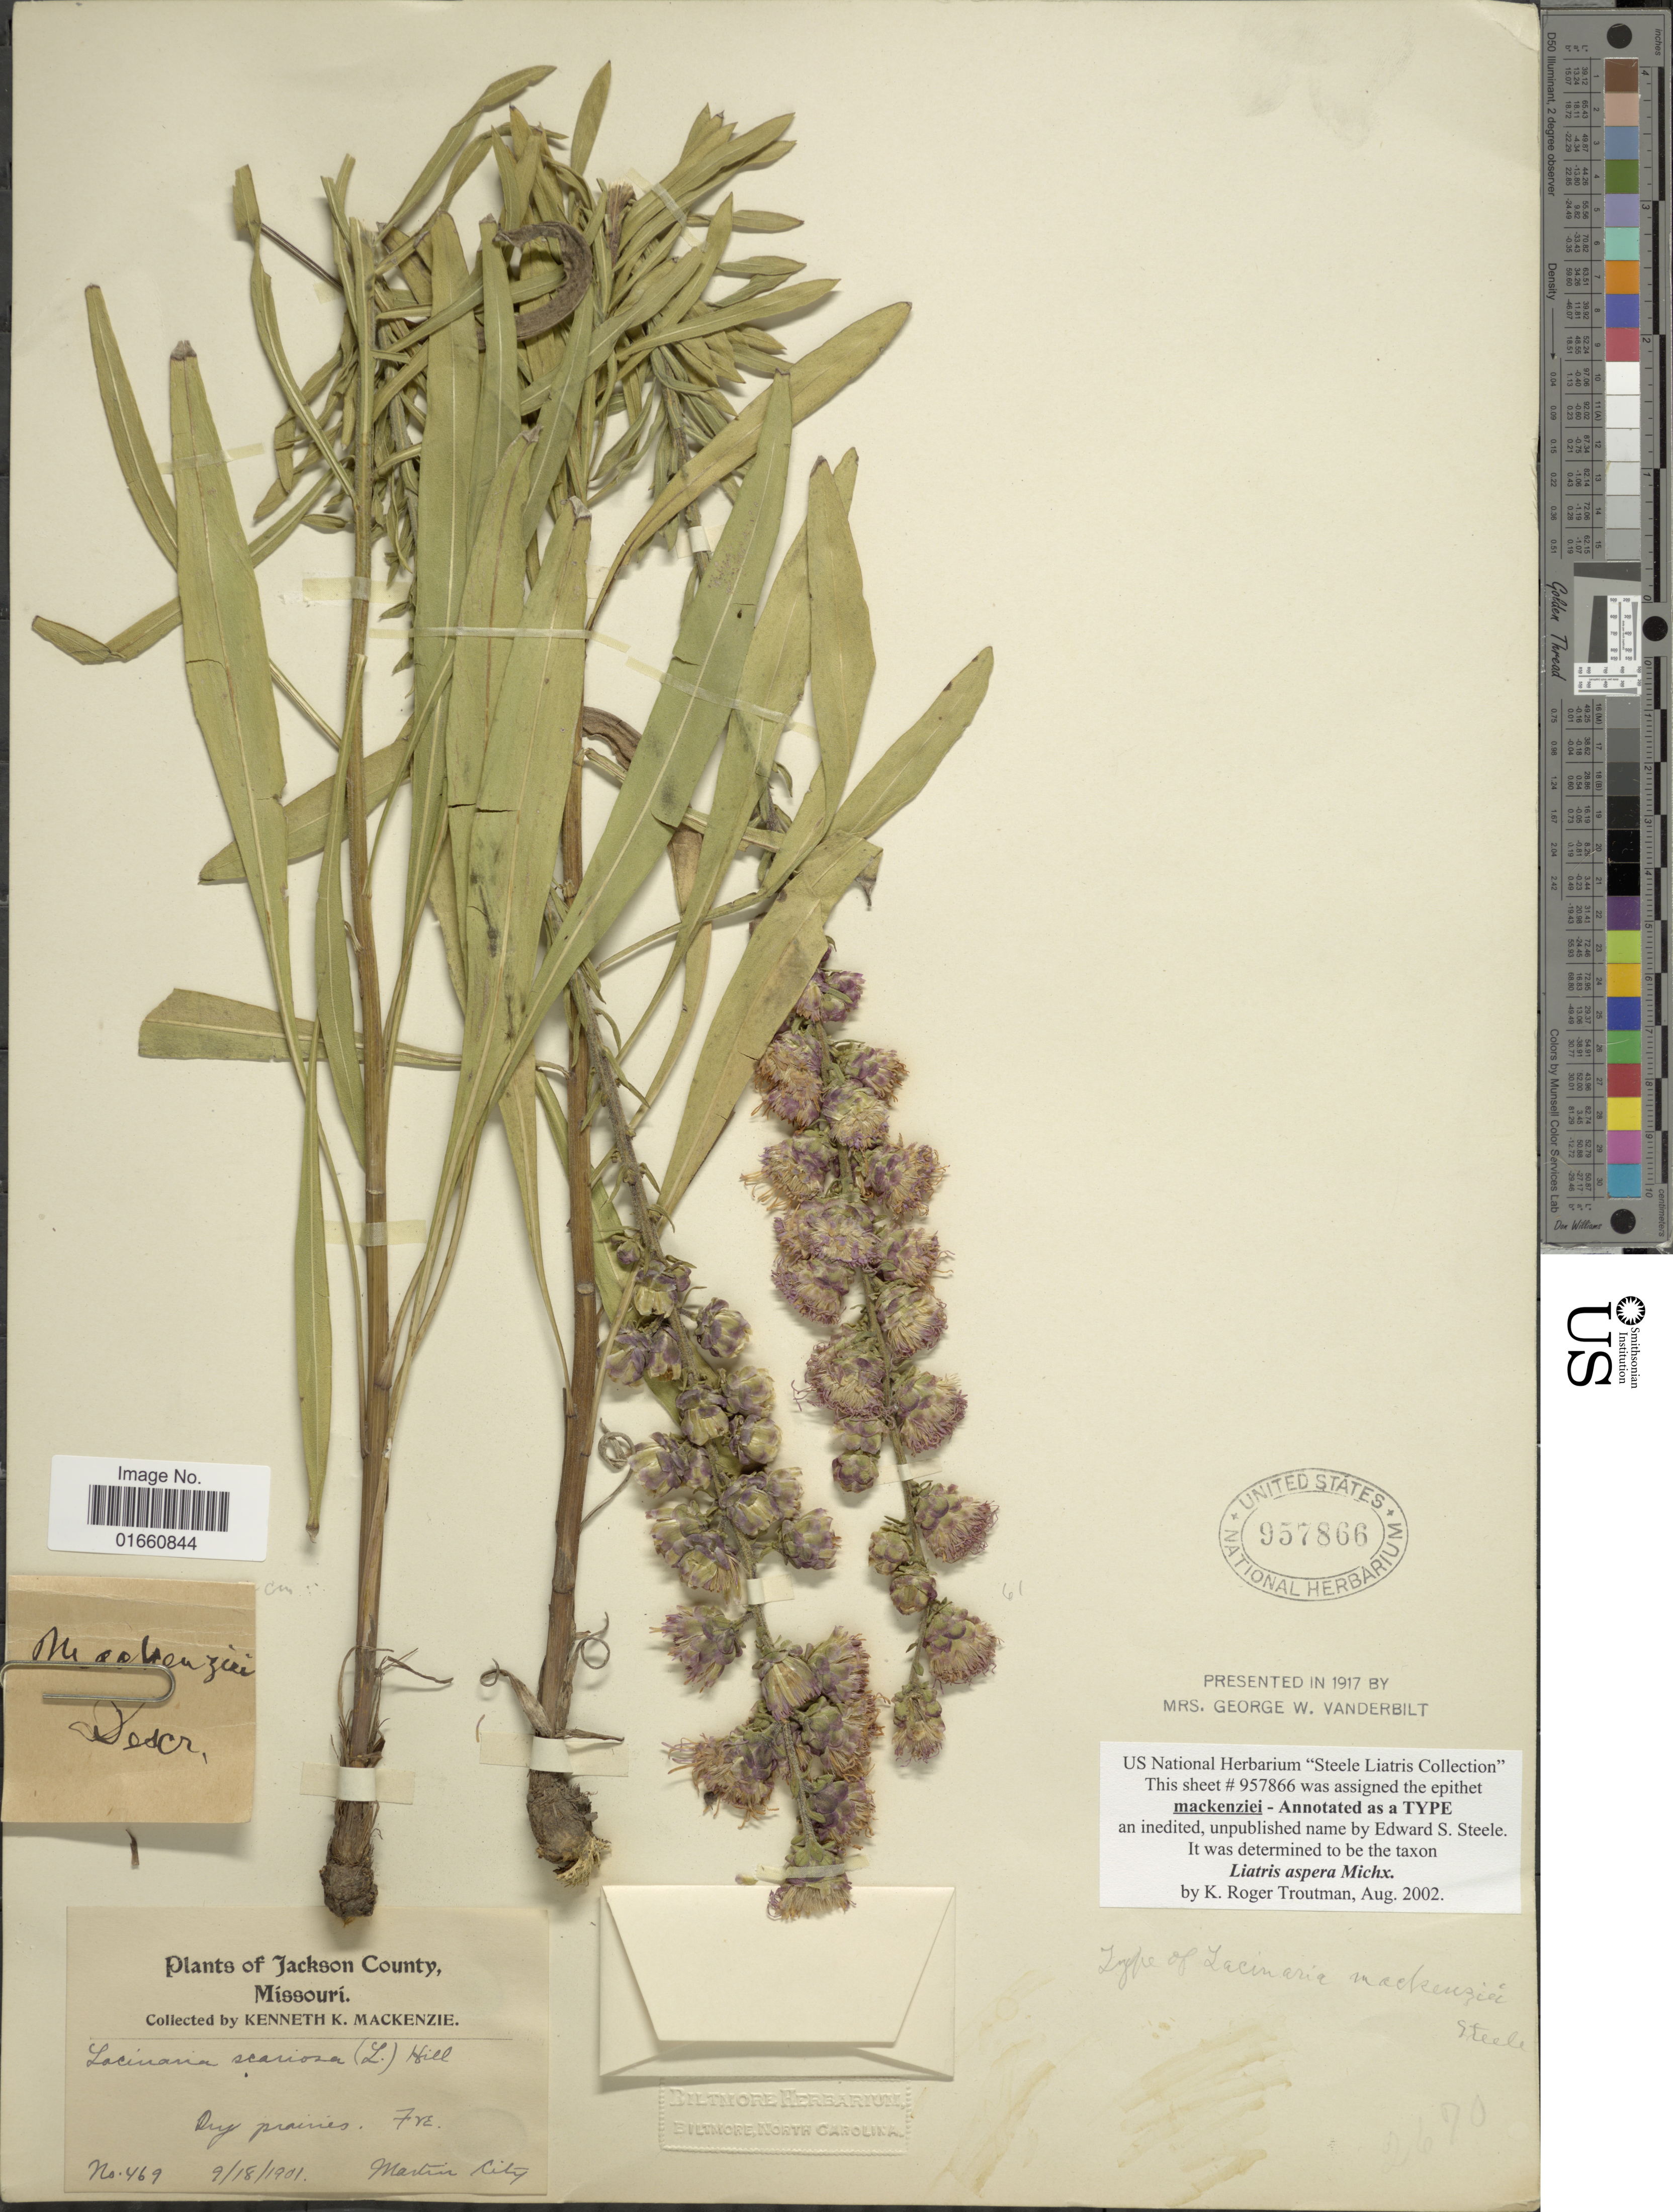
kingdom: Plantae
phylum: Tracheophyta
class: Magnoliopsida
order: Asterales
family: Asteraceae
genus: Liatris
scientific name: Liatris aspera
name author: Michx.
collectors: K. K. Mackenzie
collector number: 469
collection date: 1901-09-18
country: United States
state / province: Missouri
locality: Jackson County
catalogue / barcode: US 957866